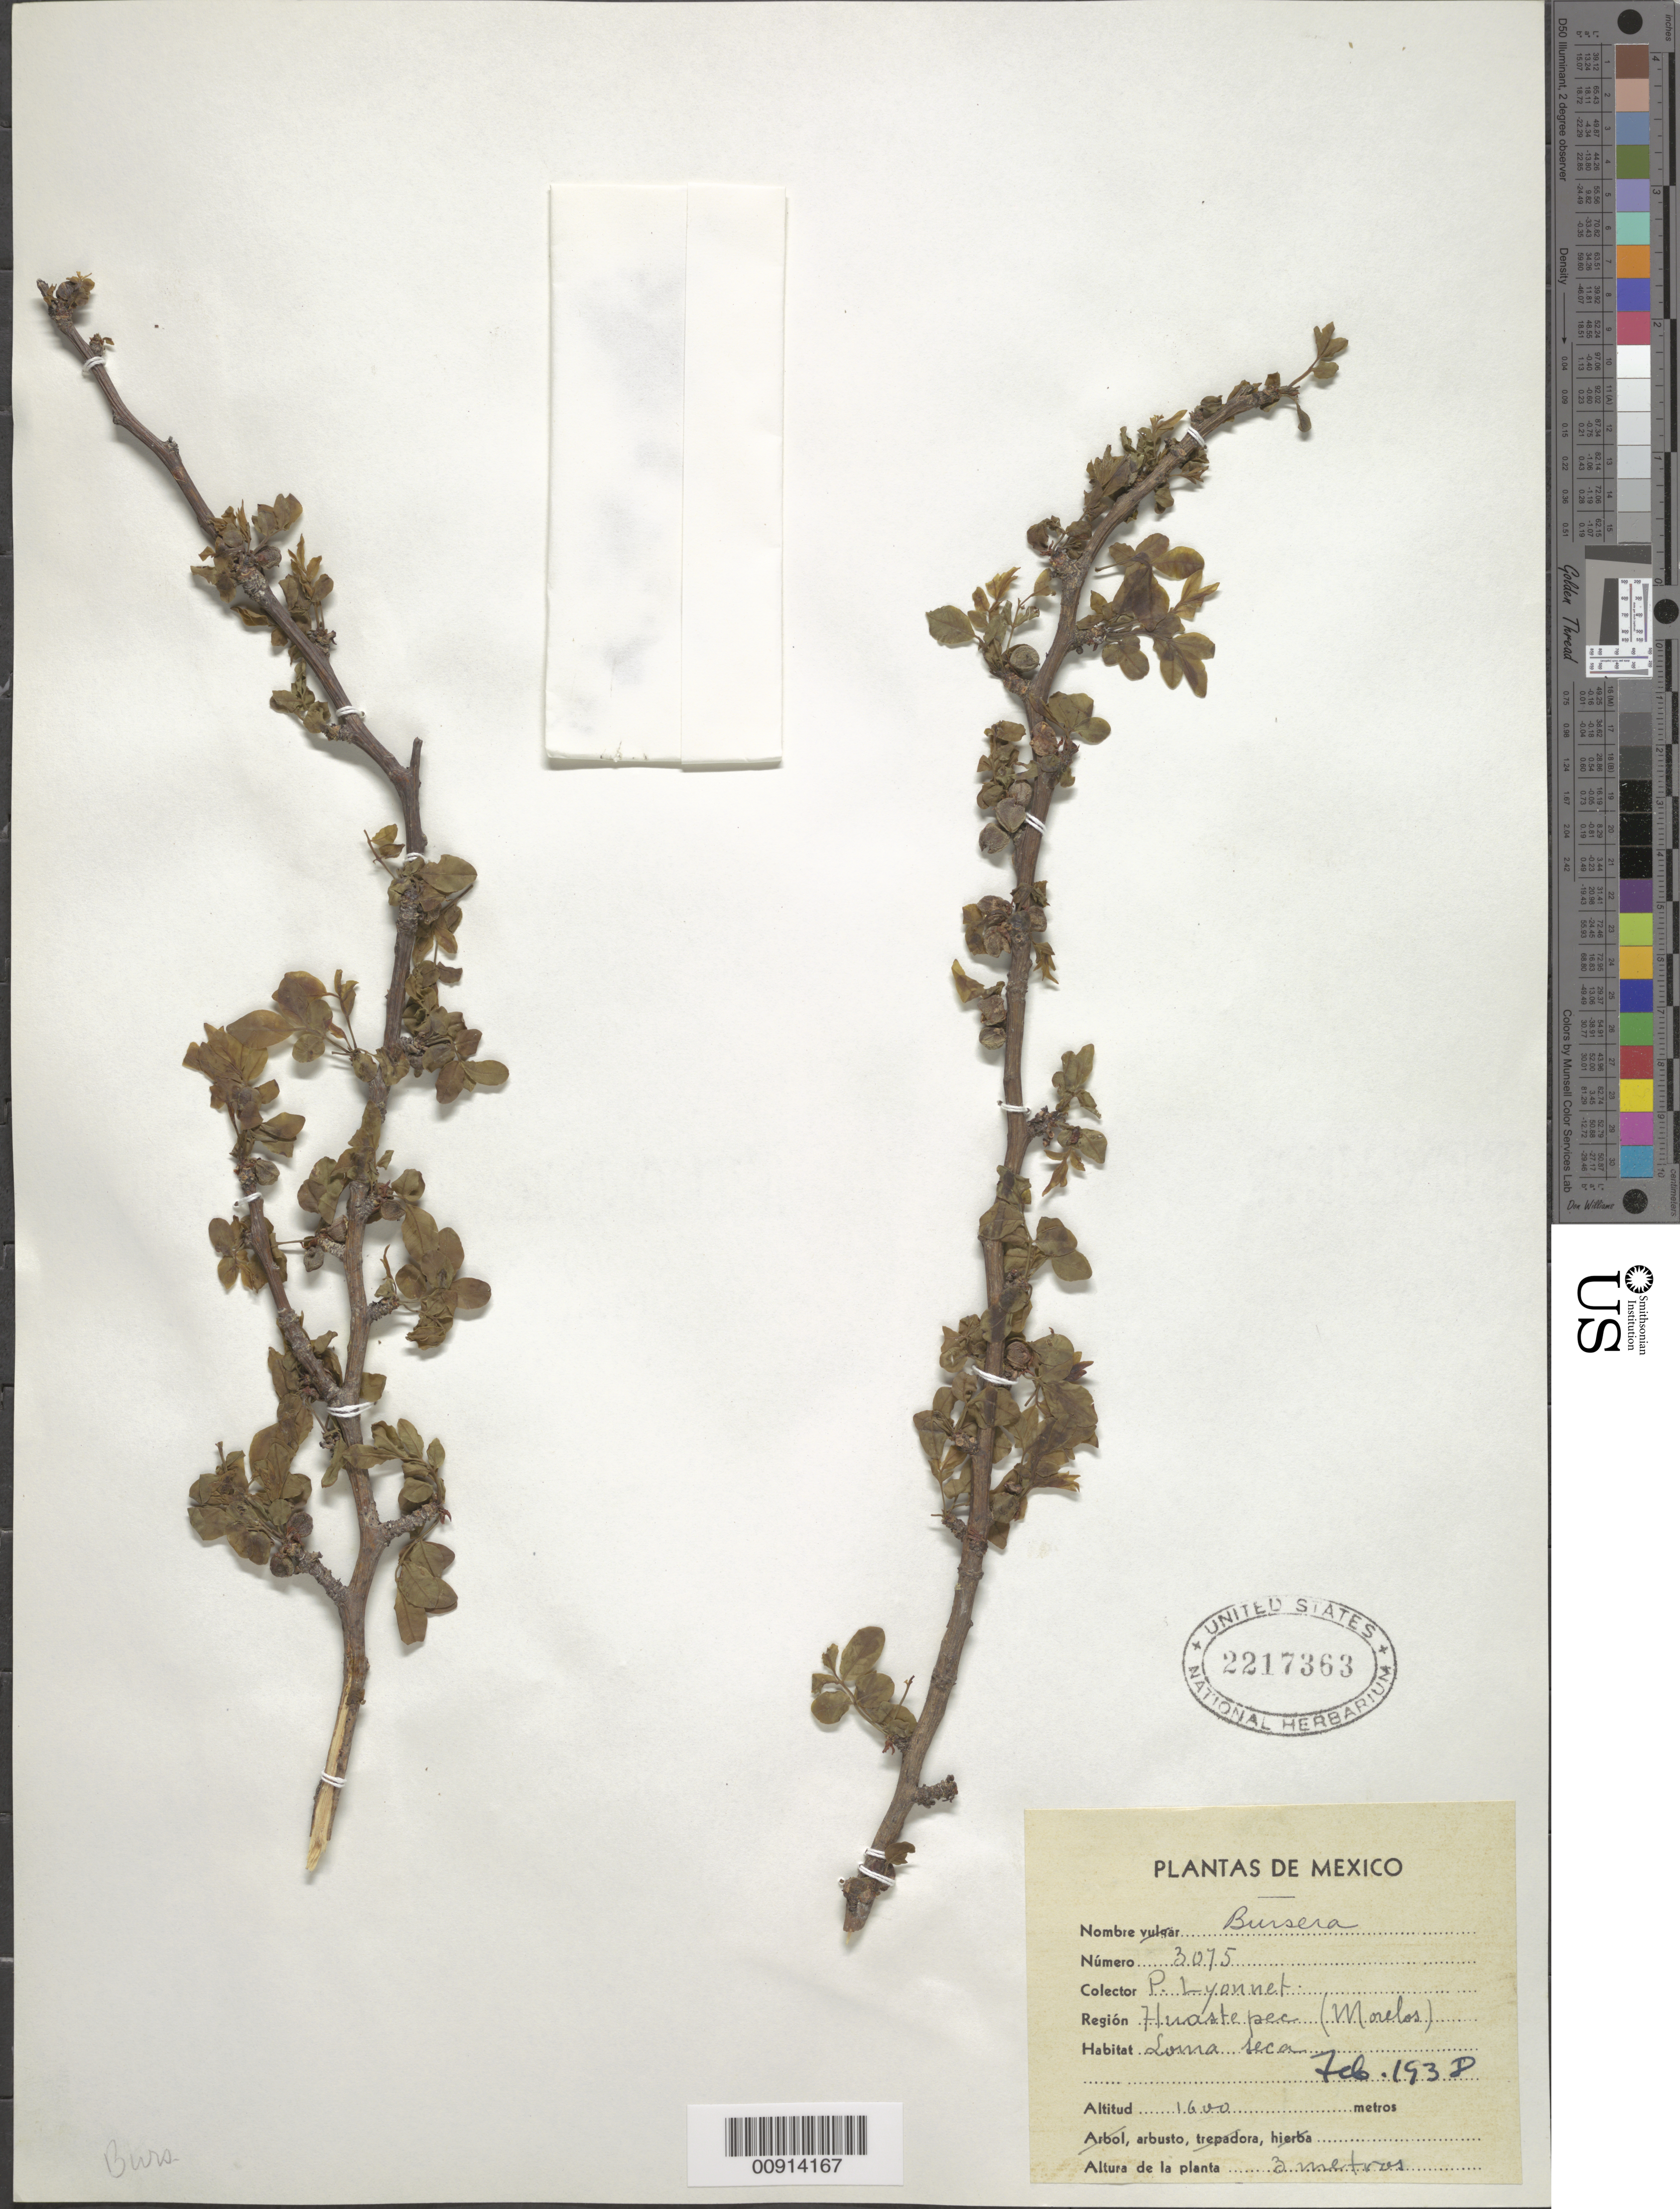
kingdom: Plantae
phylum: Tracheophyta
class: Magnoliopsida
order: Sapindales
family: Burseraceae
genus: Bursera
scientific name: Bursera sp.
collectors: Bro. E. Lyonnet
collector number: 3075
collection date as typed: Feb 1938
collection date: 1938-02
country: Mexico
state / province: Morelos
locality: Huastepec (Morelos).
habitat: Loma seca.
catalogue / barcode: US 2217363